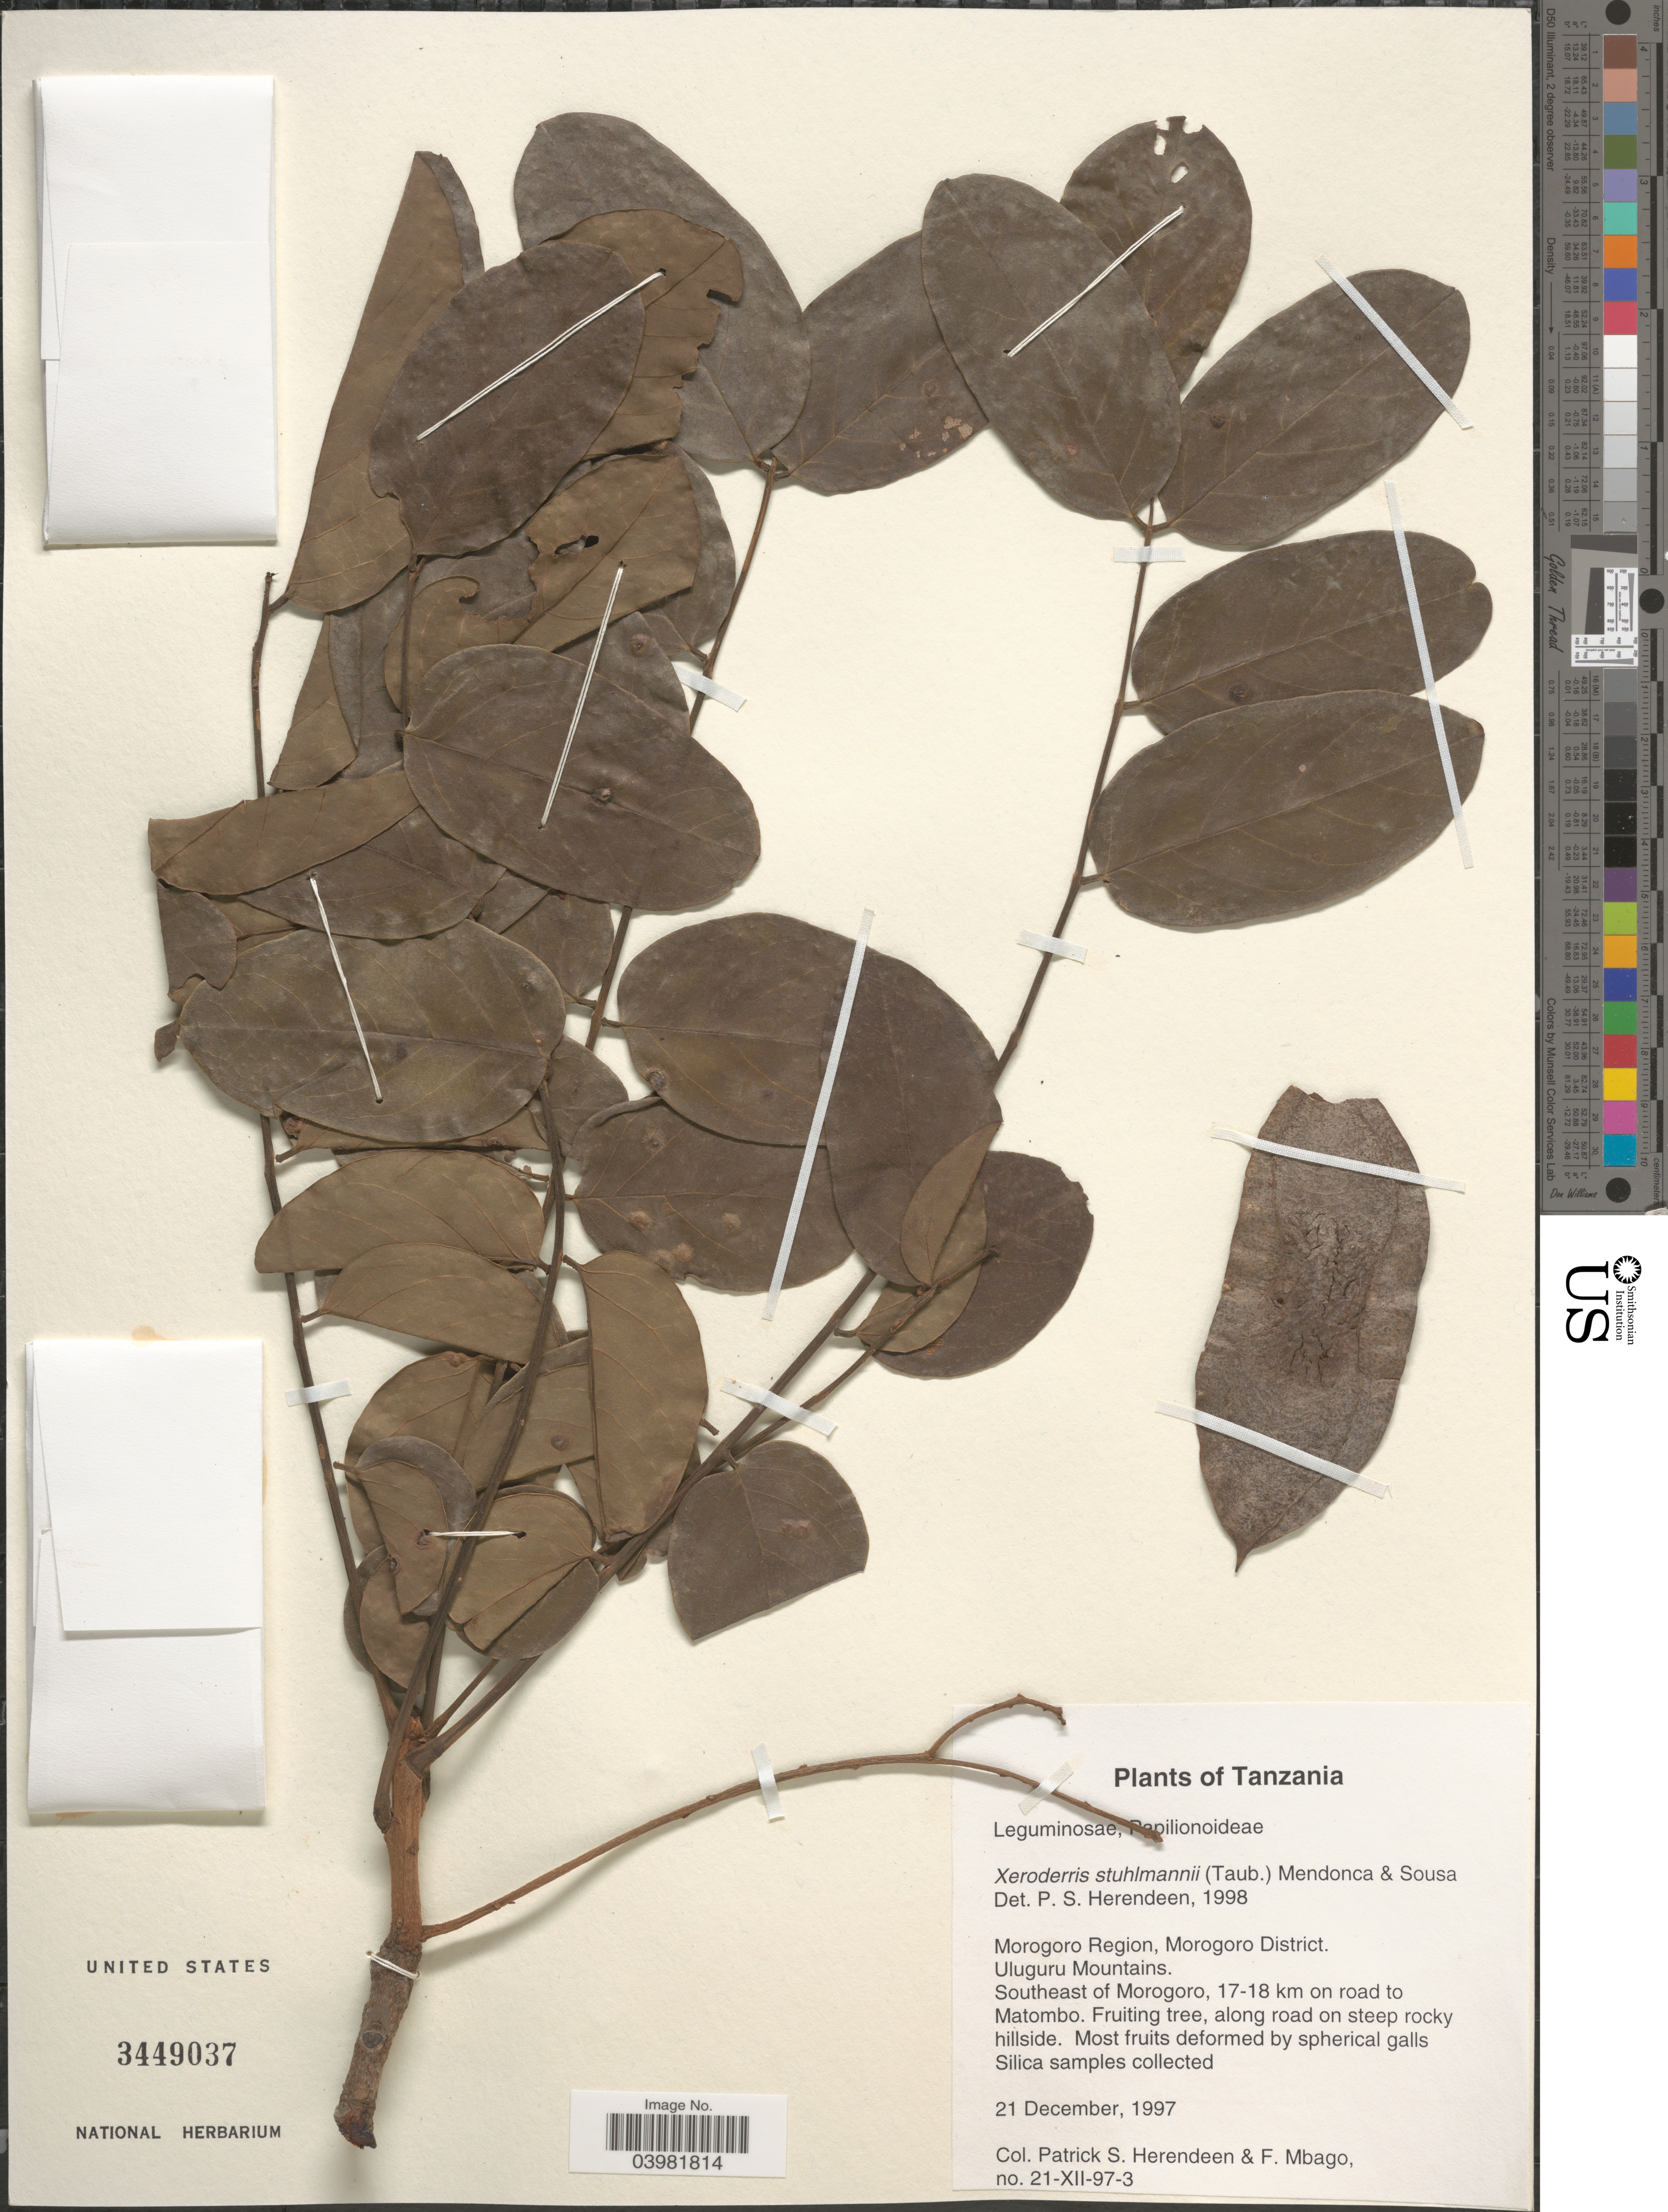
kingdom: Plantae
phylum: Tracheophyta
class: Magnoliopsida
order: Fabales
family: Fabaceae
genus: Xeroderris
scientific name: Xeroderris stuhlmannii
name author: (Taub.) Mendonça & E.C. Sousa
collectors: P. S. Herendeen & F. Mbago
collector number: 21-XII-97-3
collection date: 1997-12-21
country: Tanzania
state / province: Morogoro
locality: Morogoro Region, Morogoro District. Uluguru Mountains. Southeast of Morogoro, 17-18 km on road to Matombo. Along road on steep rocky hillside.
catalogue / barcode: US 3449037